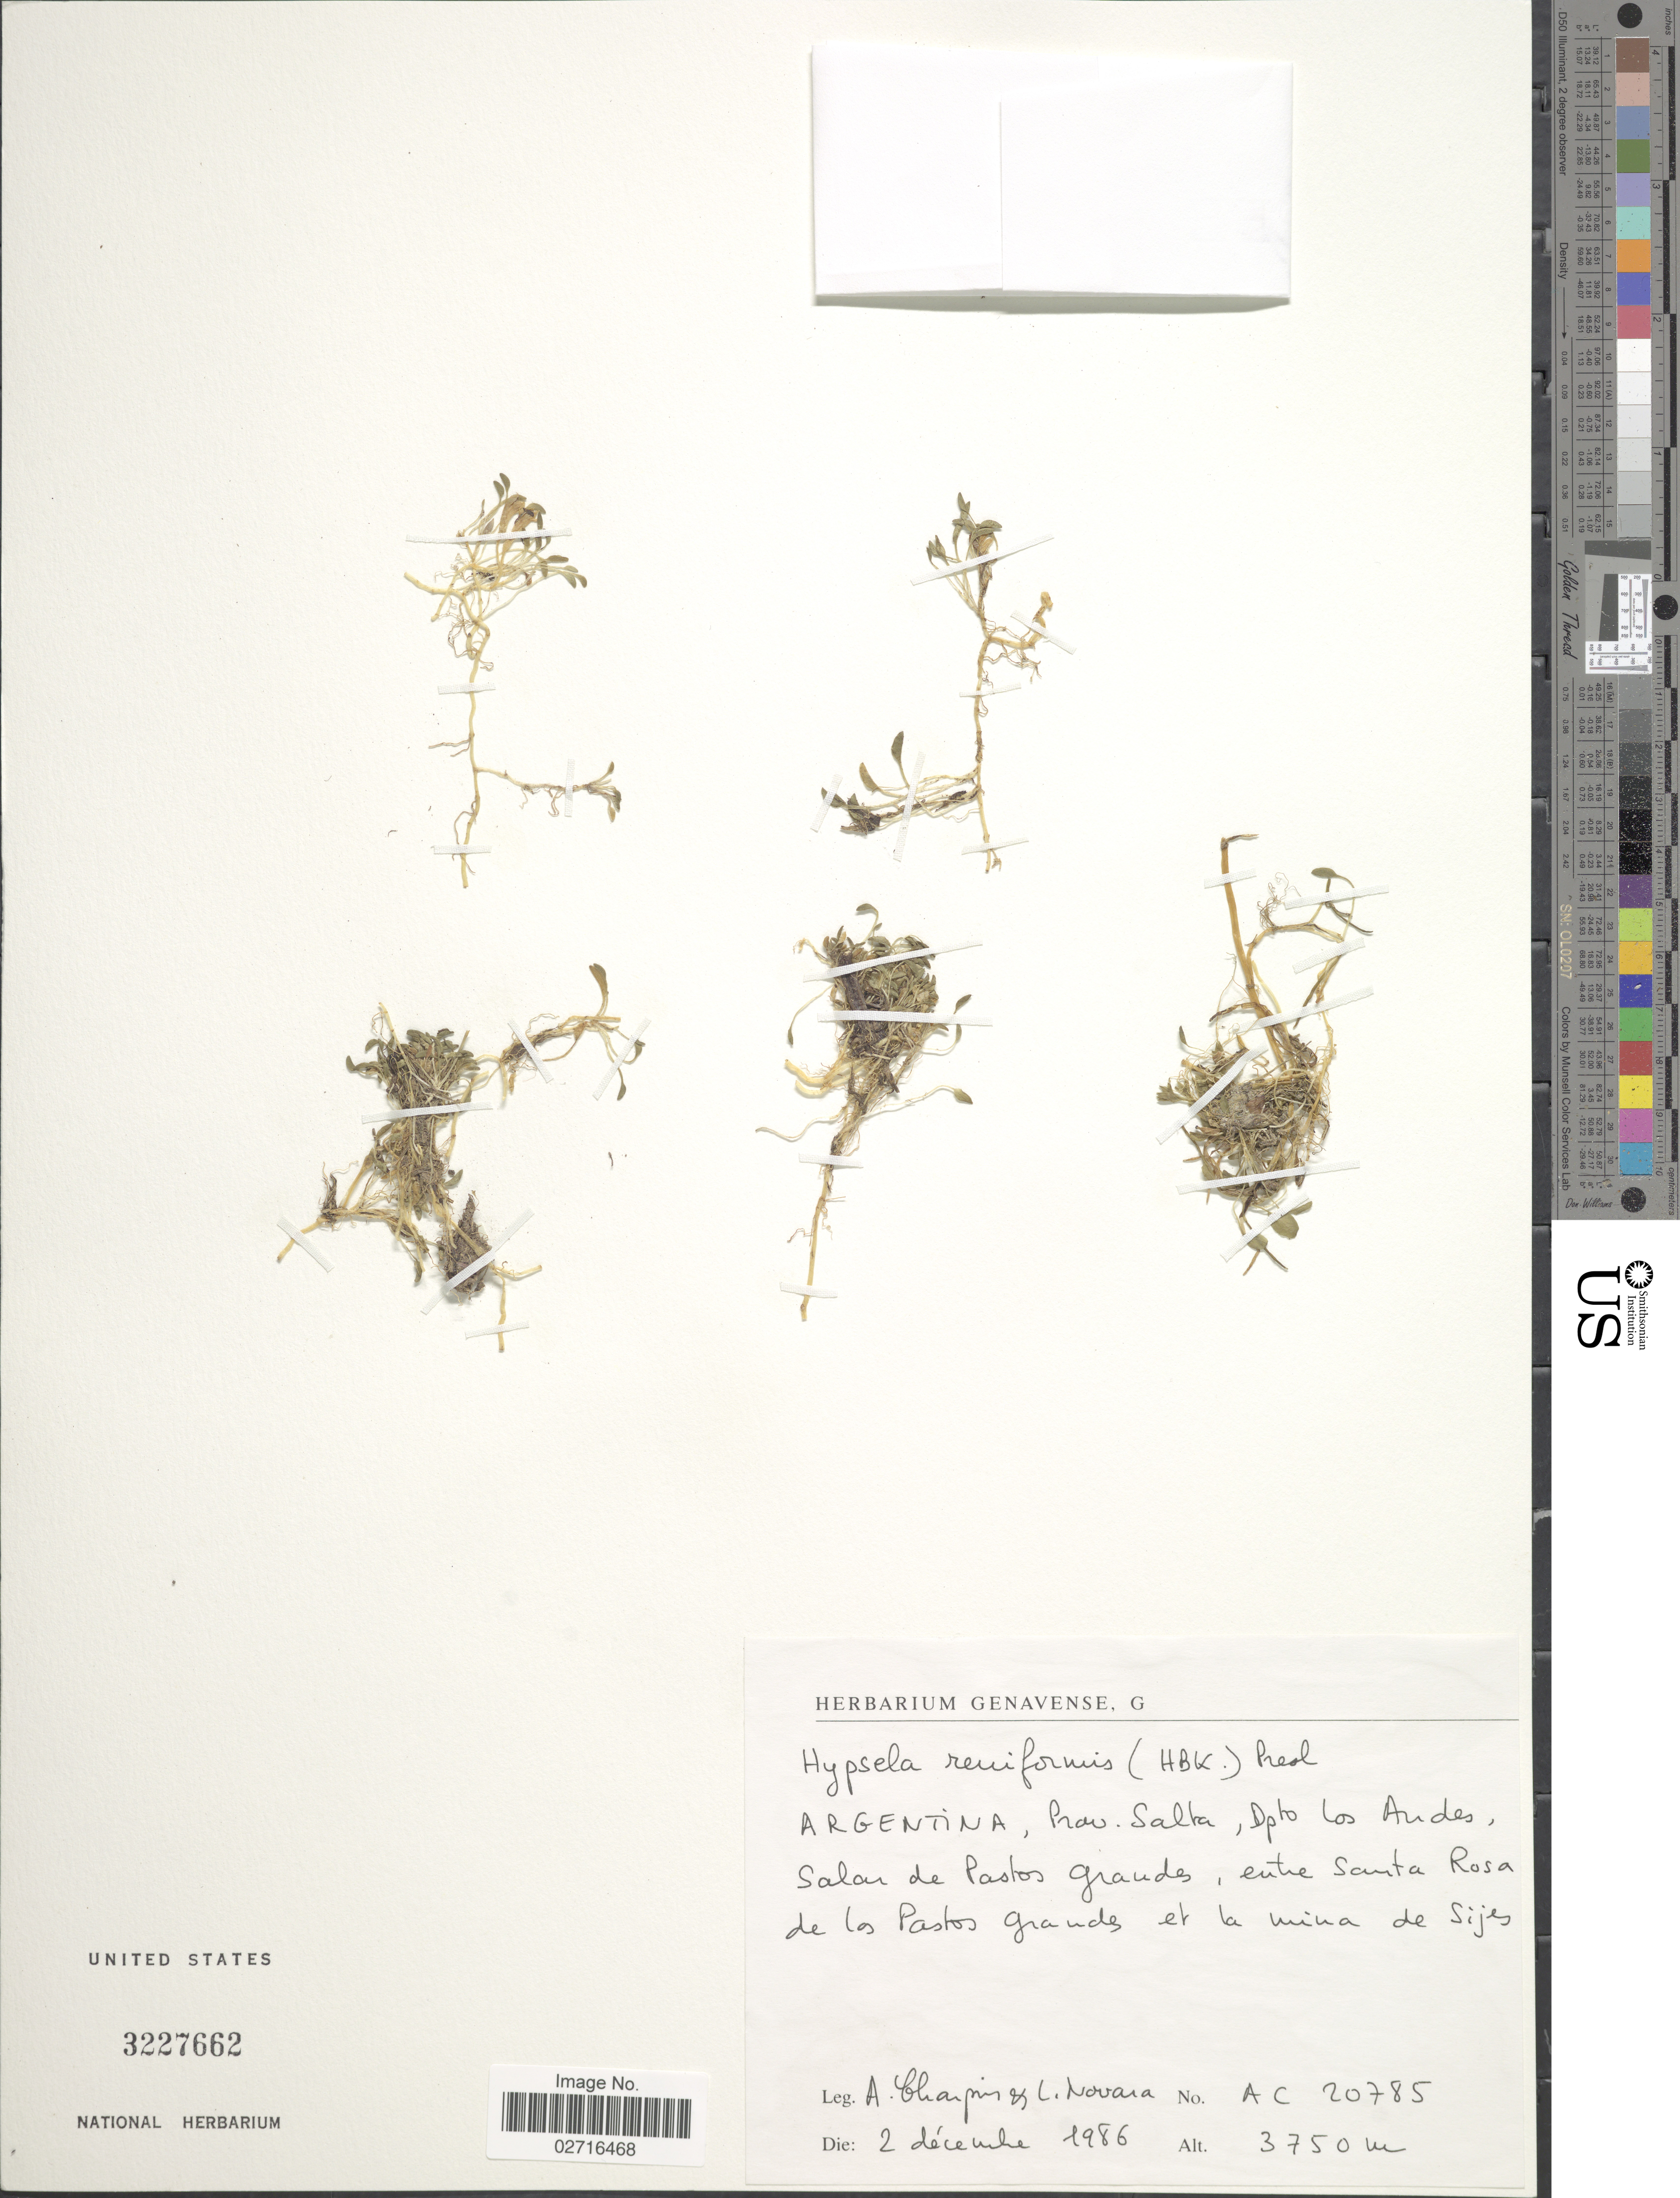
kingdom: Plantae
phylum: Tracheophyta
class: Magnoliopsida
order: Asterales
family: Campanulaceae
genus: Hypsela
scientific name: Hypsela reniformis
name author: (Kunth) C. Presl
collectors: A. Charpin & L. Novara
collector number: AC 20785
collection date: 1986-12-02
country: Argentina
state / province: Salta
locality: Dpto Los Andes, Salar de Pastos grandes, entre Santa Rosa de los Pastos Grande et la mina de Sijes.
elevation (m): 3750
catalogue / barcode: US 3227662